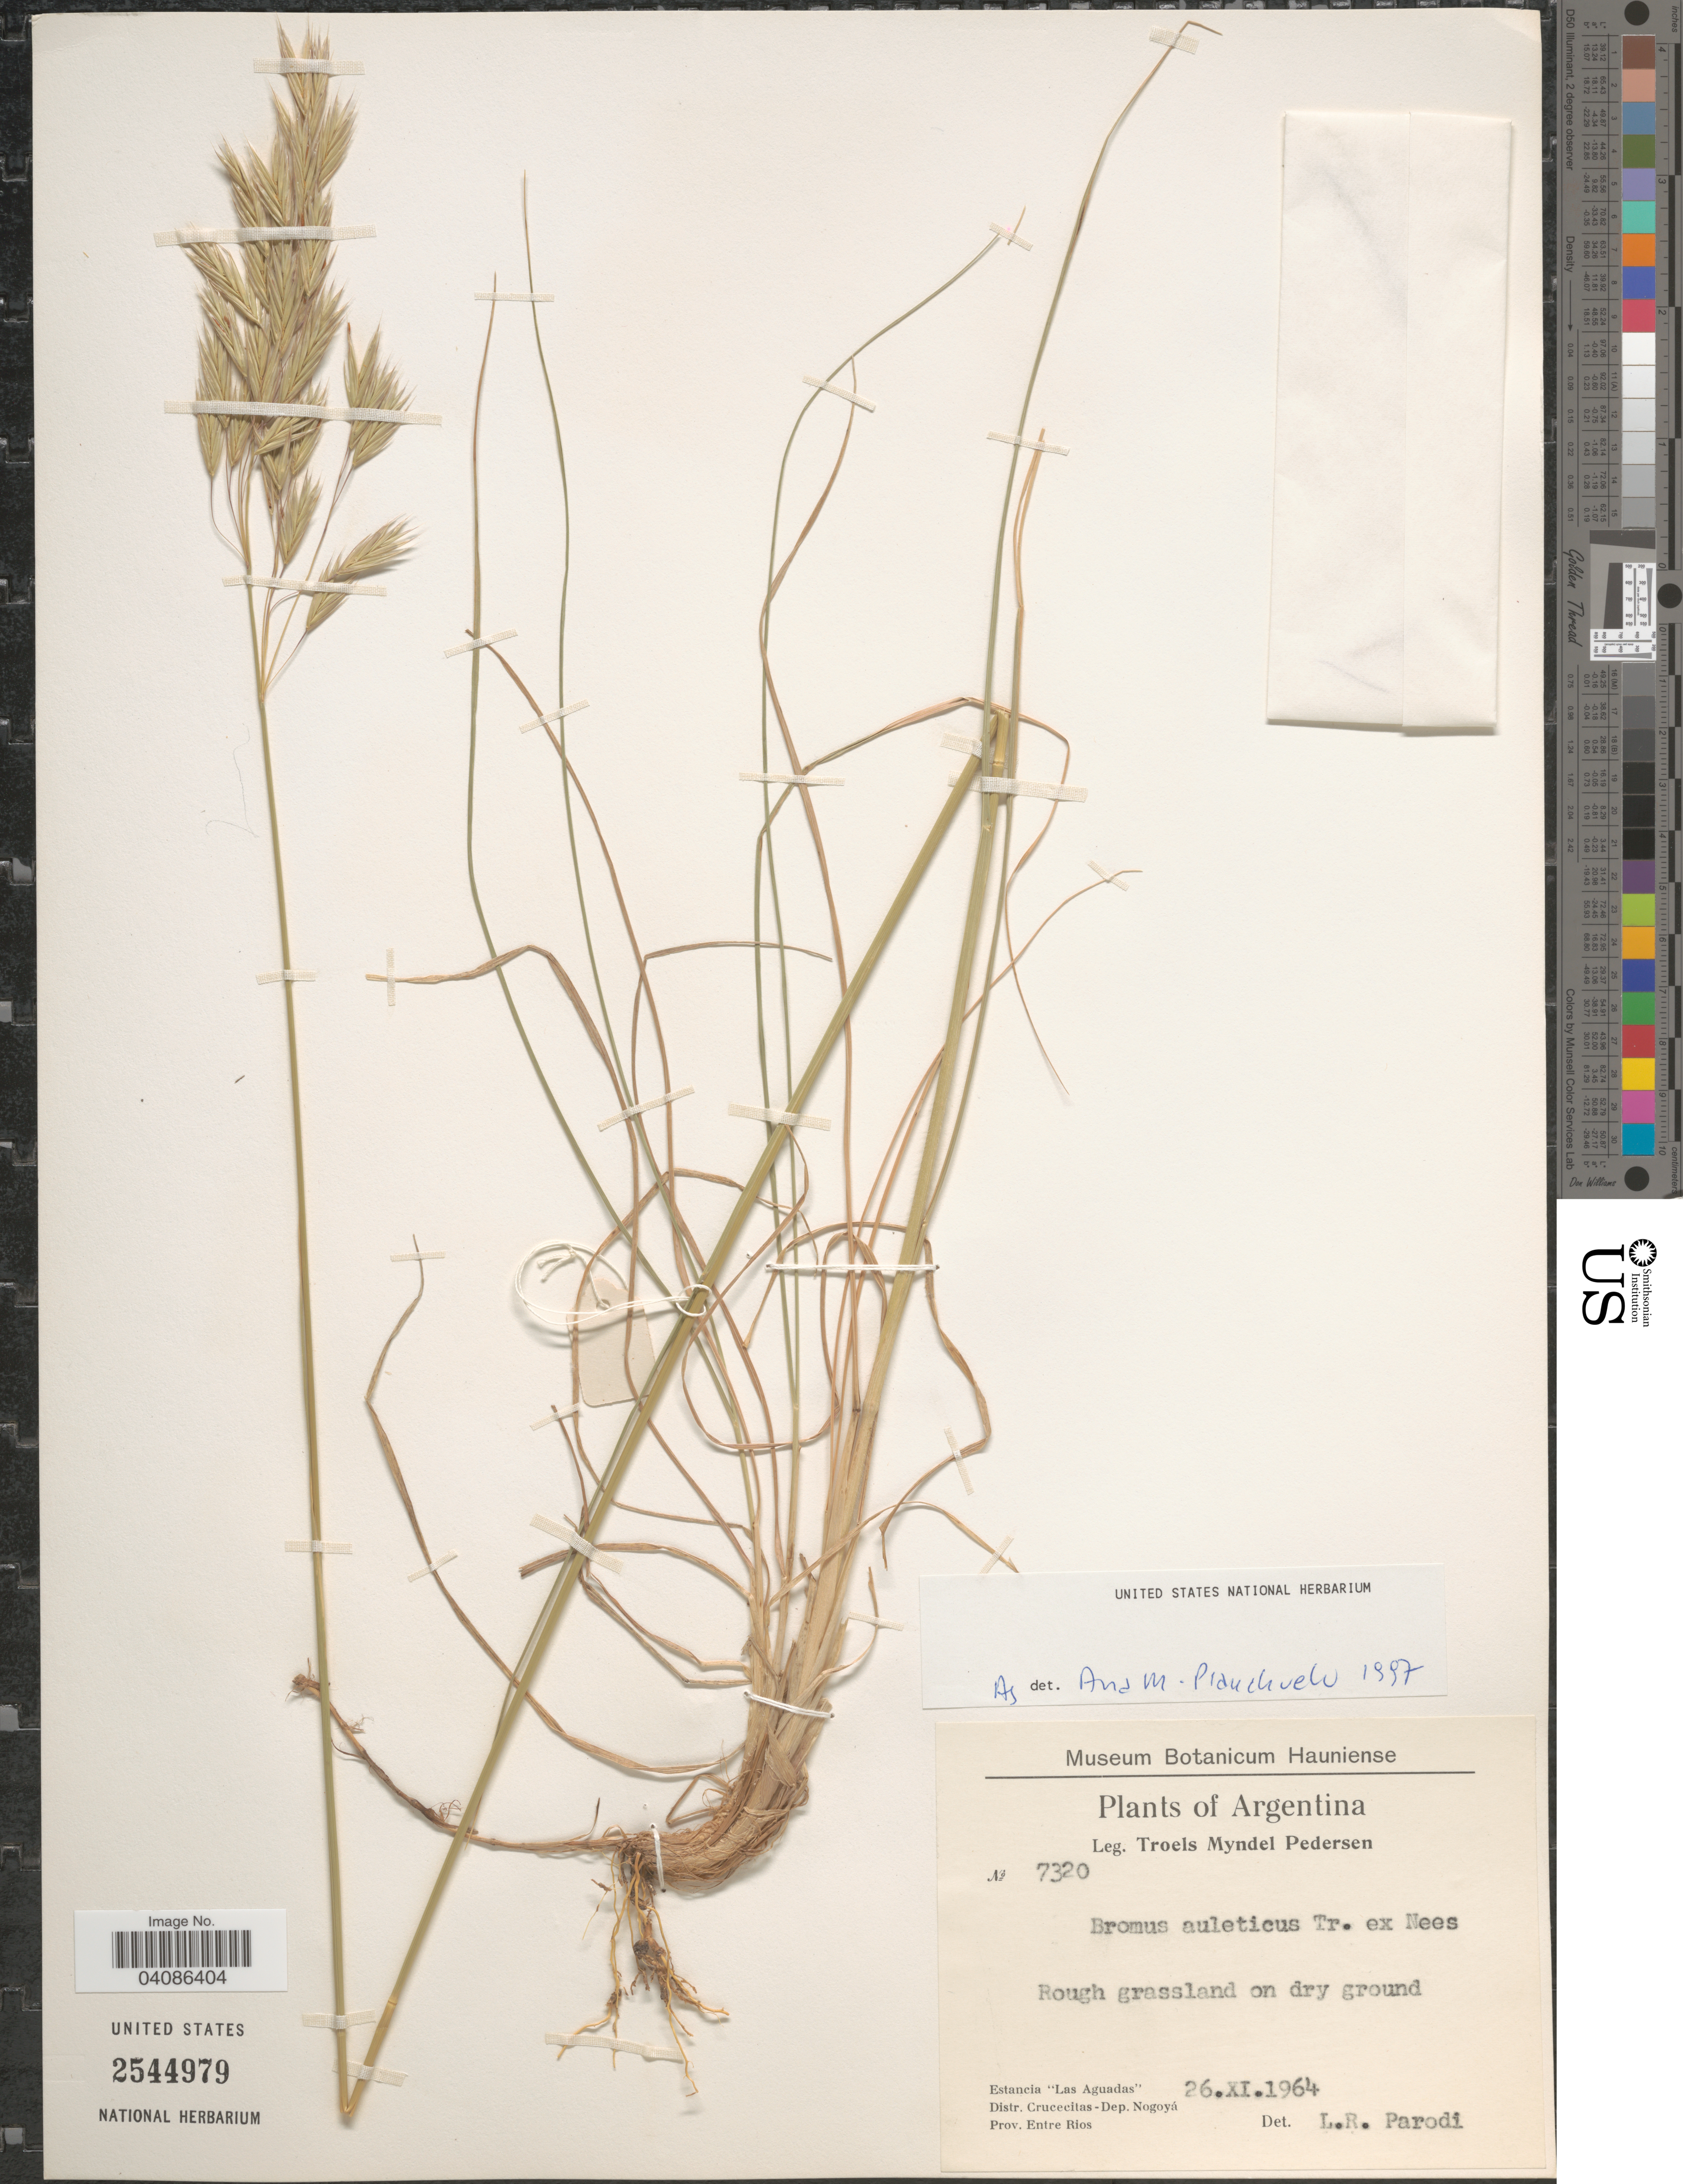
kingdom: Plantae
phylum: Tracheophyta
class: Liliopsida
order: Poales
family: Poaceae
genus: Bromus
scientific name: Bromus auleticus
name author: Trin. ex Nees in Mart.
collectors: T. Pederson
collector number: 7320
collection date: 1964-11-26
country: Argentina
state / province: Entre Rios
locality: Estancia "Las Aguadas". Distr. Crucecitas-Dep. Nogoyá.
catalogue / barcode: US 2544979